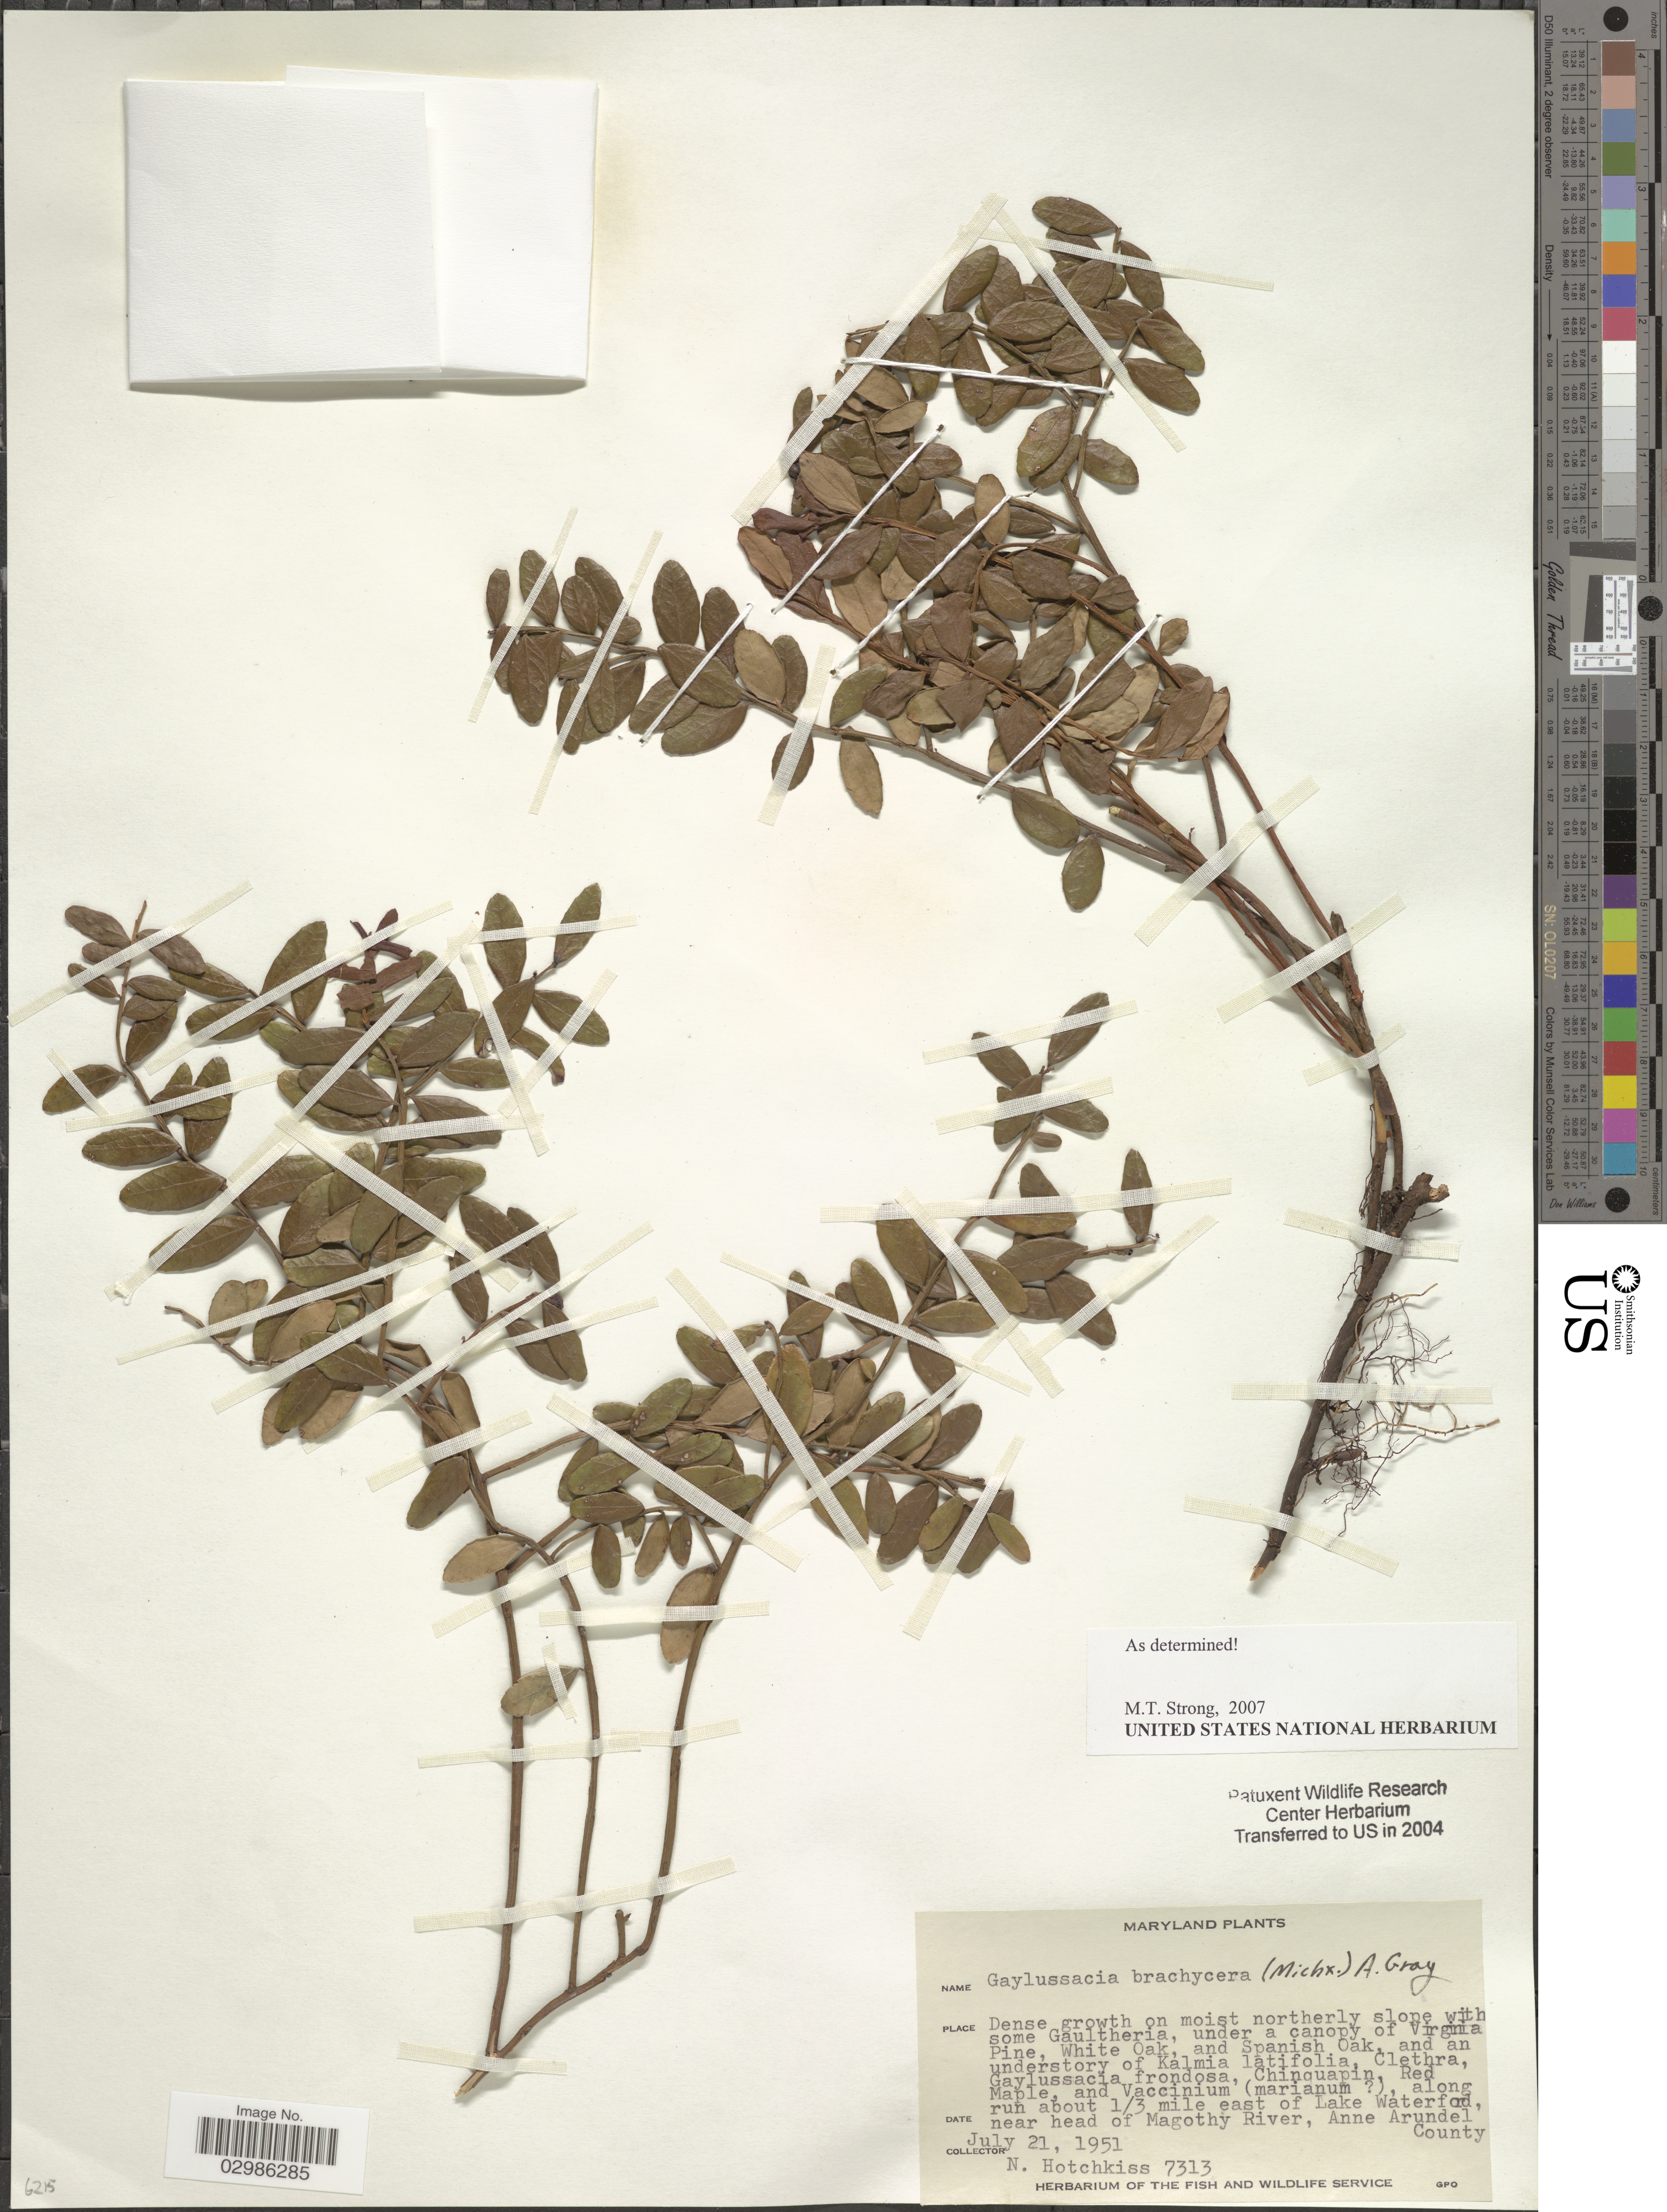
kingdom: Plantae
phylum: Tracheophyta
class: Magnoliopsida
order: Ericales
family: Ericaceae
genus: Gaylussacia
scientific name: Gaylussacia brachycera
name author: (Michx.) Torr. & A. Gray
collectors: N. Hotchkiss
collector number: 7313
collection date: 1951-07-21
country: United States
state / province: Maryland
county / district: Anne Arundel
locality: Along run about 1/3 mile east of Lake Waterford, near head of Magothy River, Anne Arundel County.